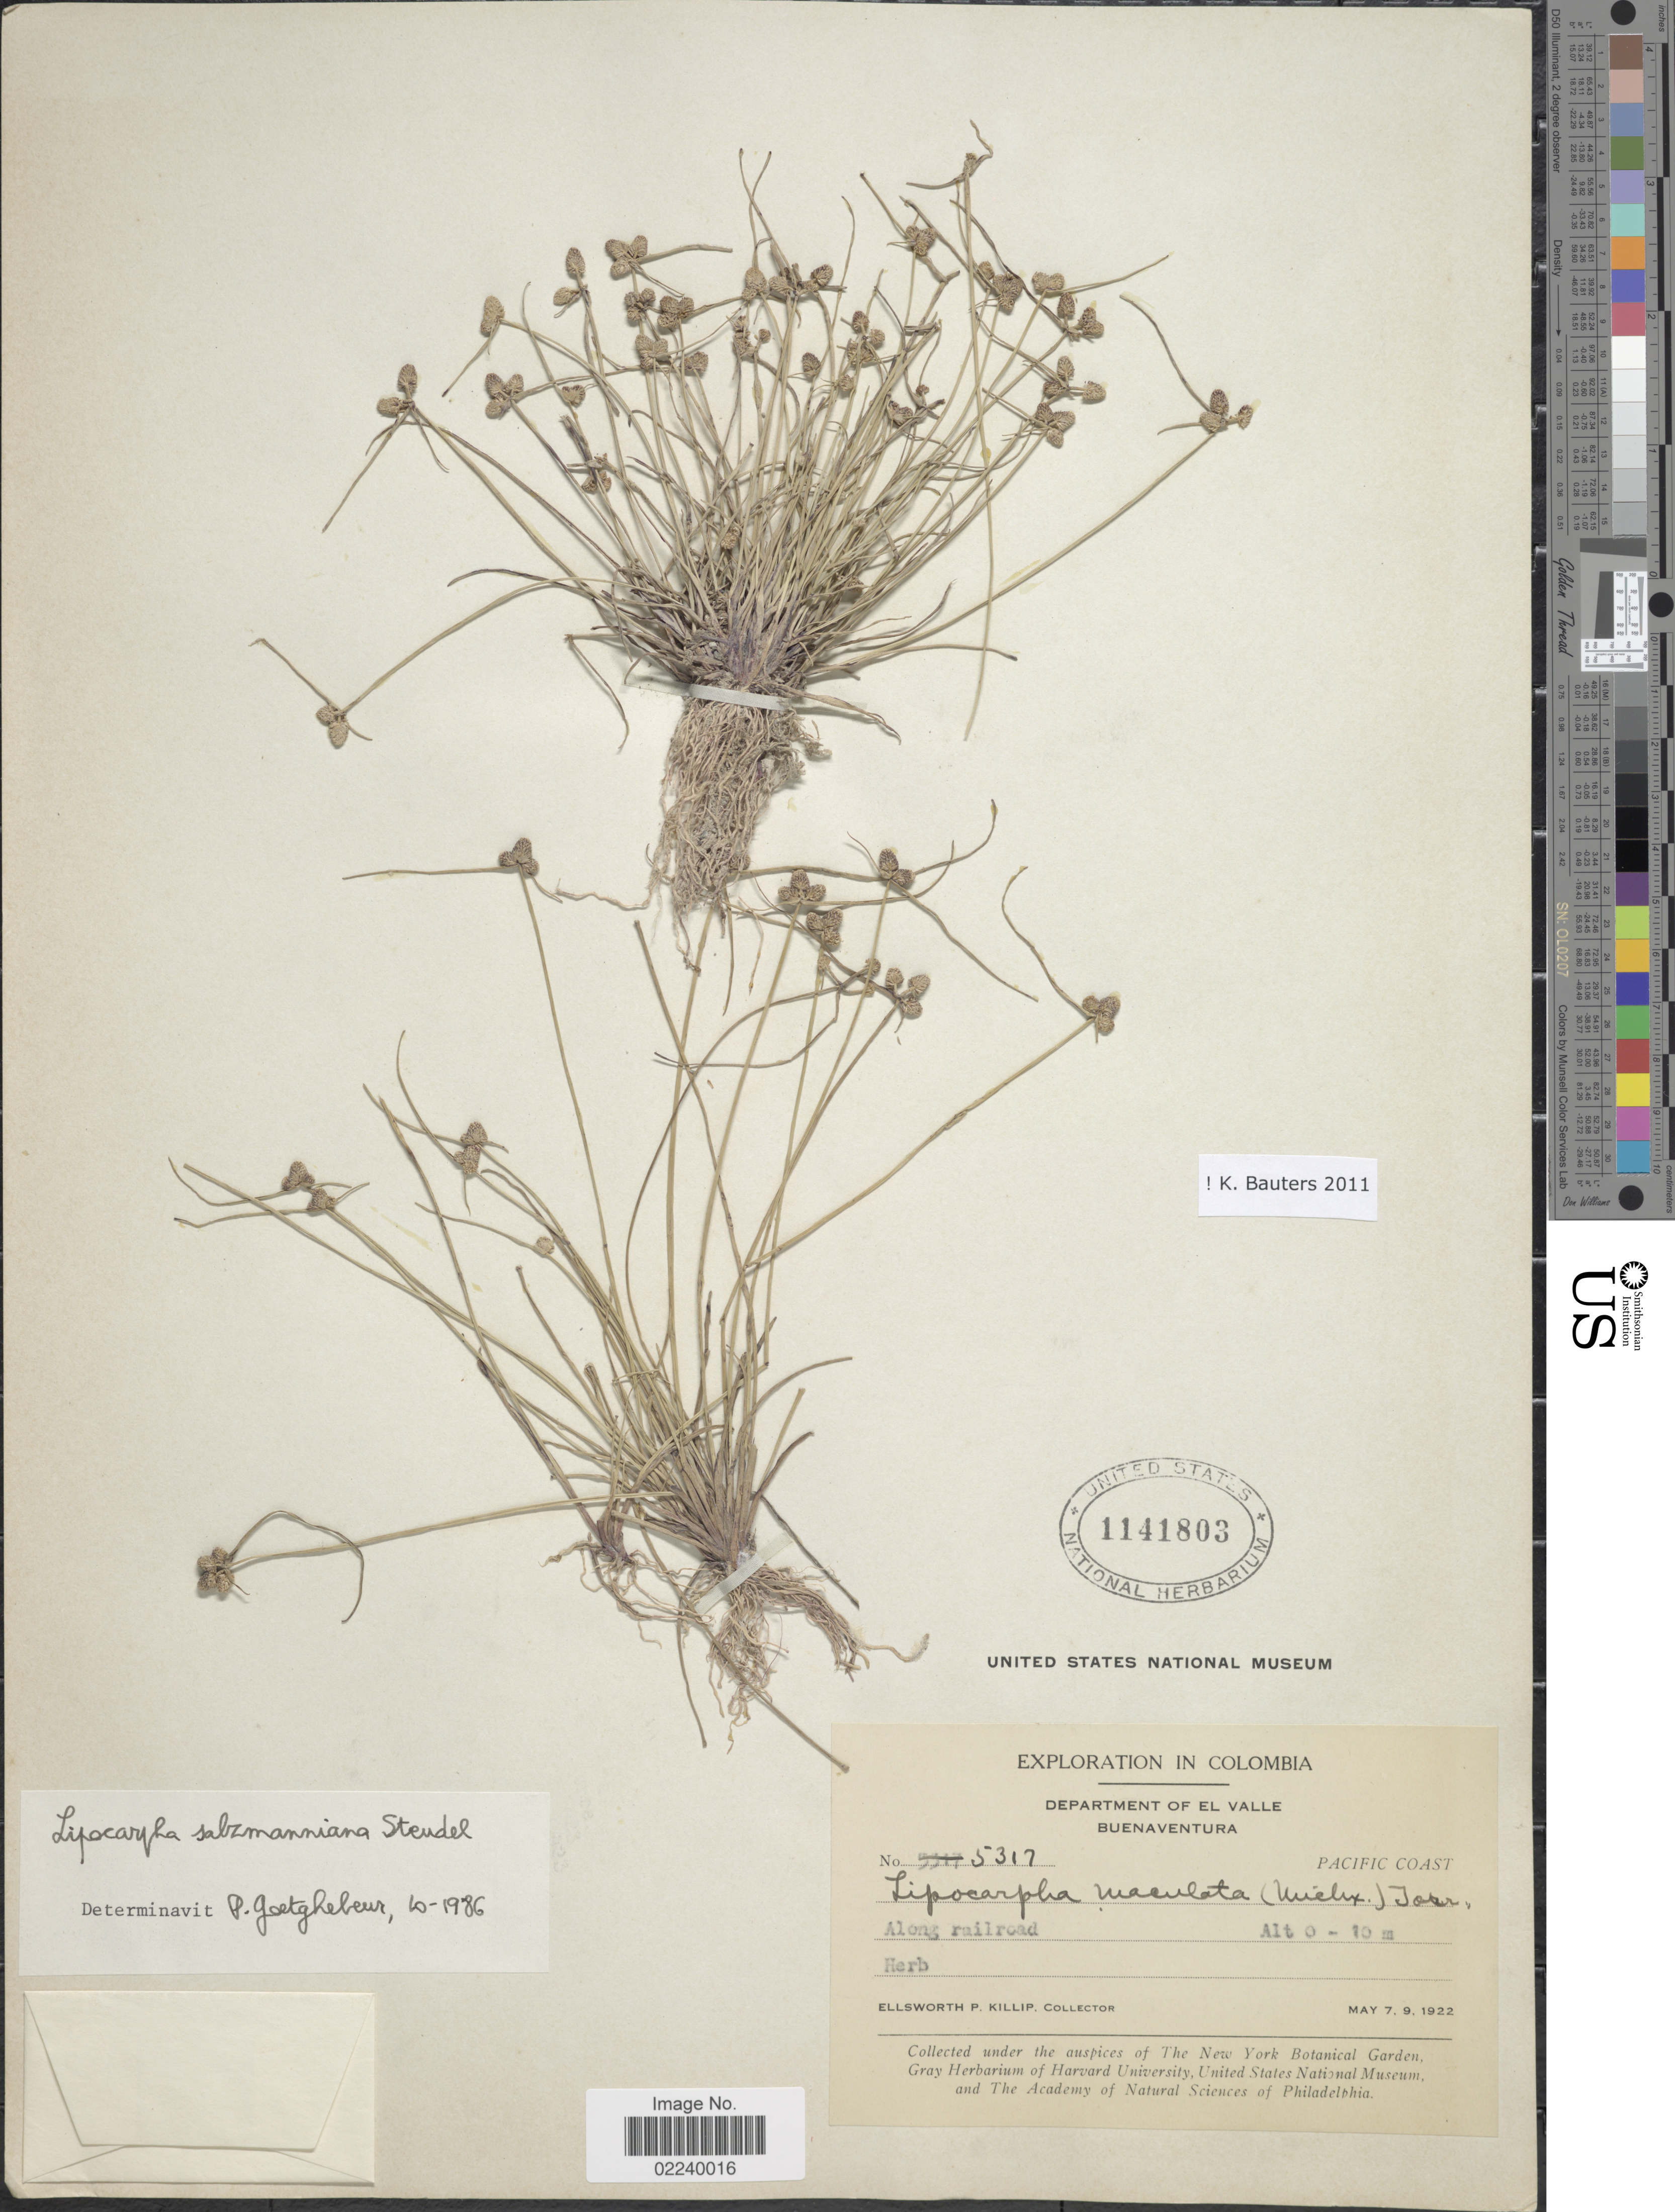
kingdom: Plantae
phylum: Tracheophyta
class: Liliopsida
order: Poales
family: Cyperaceae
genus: Cyperus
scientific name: Cyperus salzmannianus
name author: (Steud.) Bauters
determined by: Strong, M. T., (US), Smithsonian Institution - National Museum of Natural History (UNITED STATES)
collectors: E. P. Killip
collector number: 5317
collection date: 1922-05-07/1922-05-09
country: Colombia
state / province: Valle del Cauca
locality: Department of El Valle, Pacific Coast, Buenaventura, along railroad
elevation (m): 0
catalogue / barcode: US 1141803